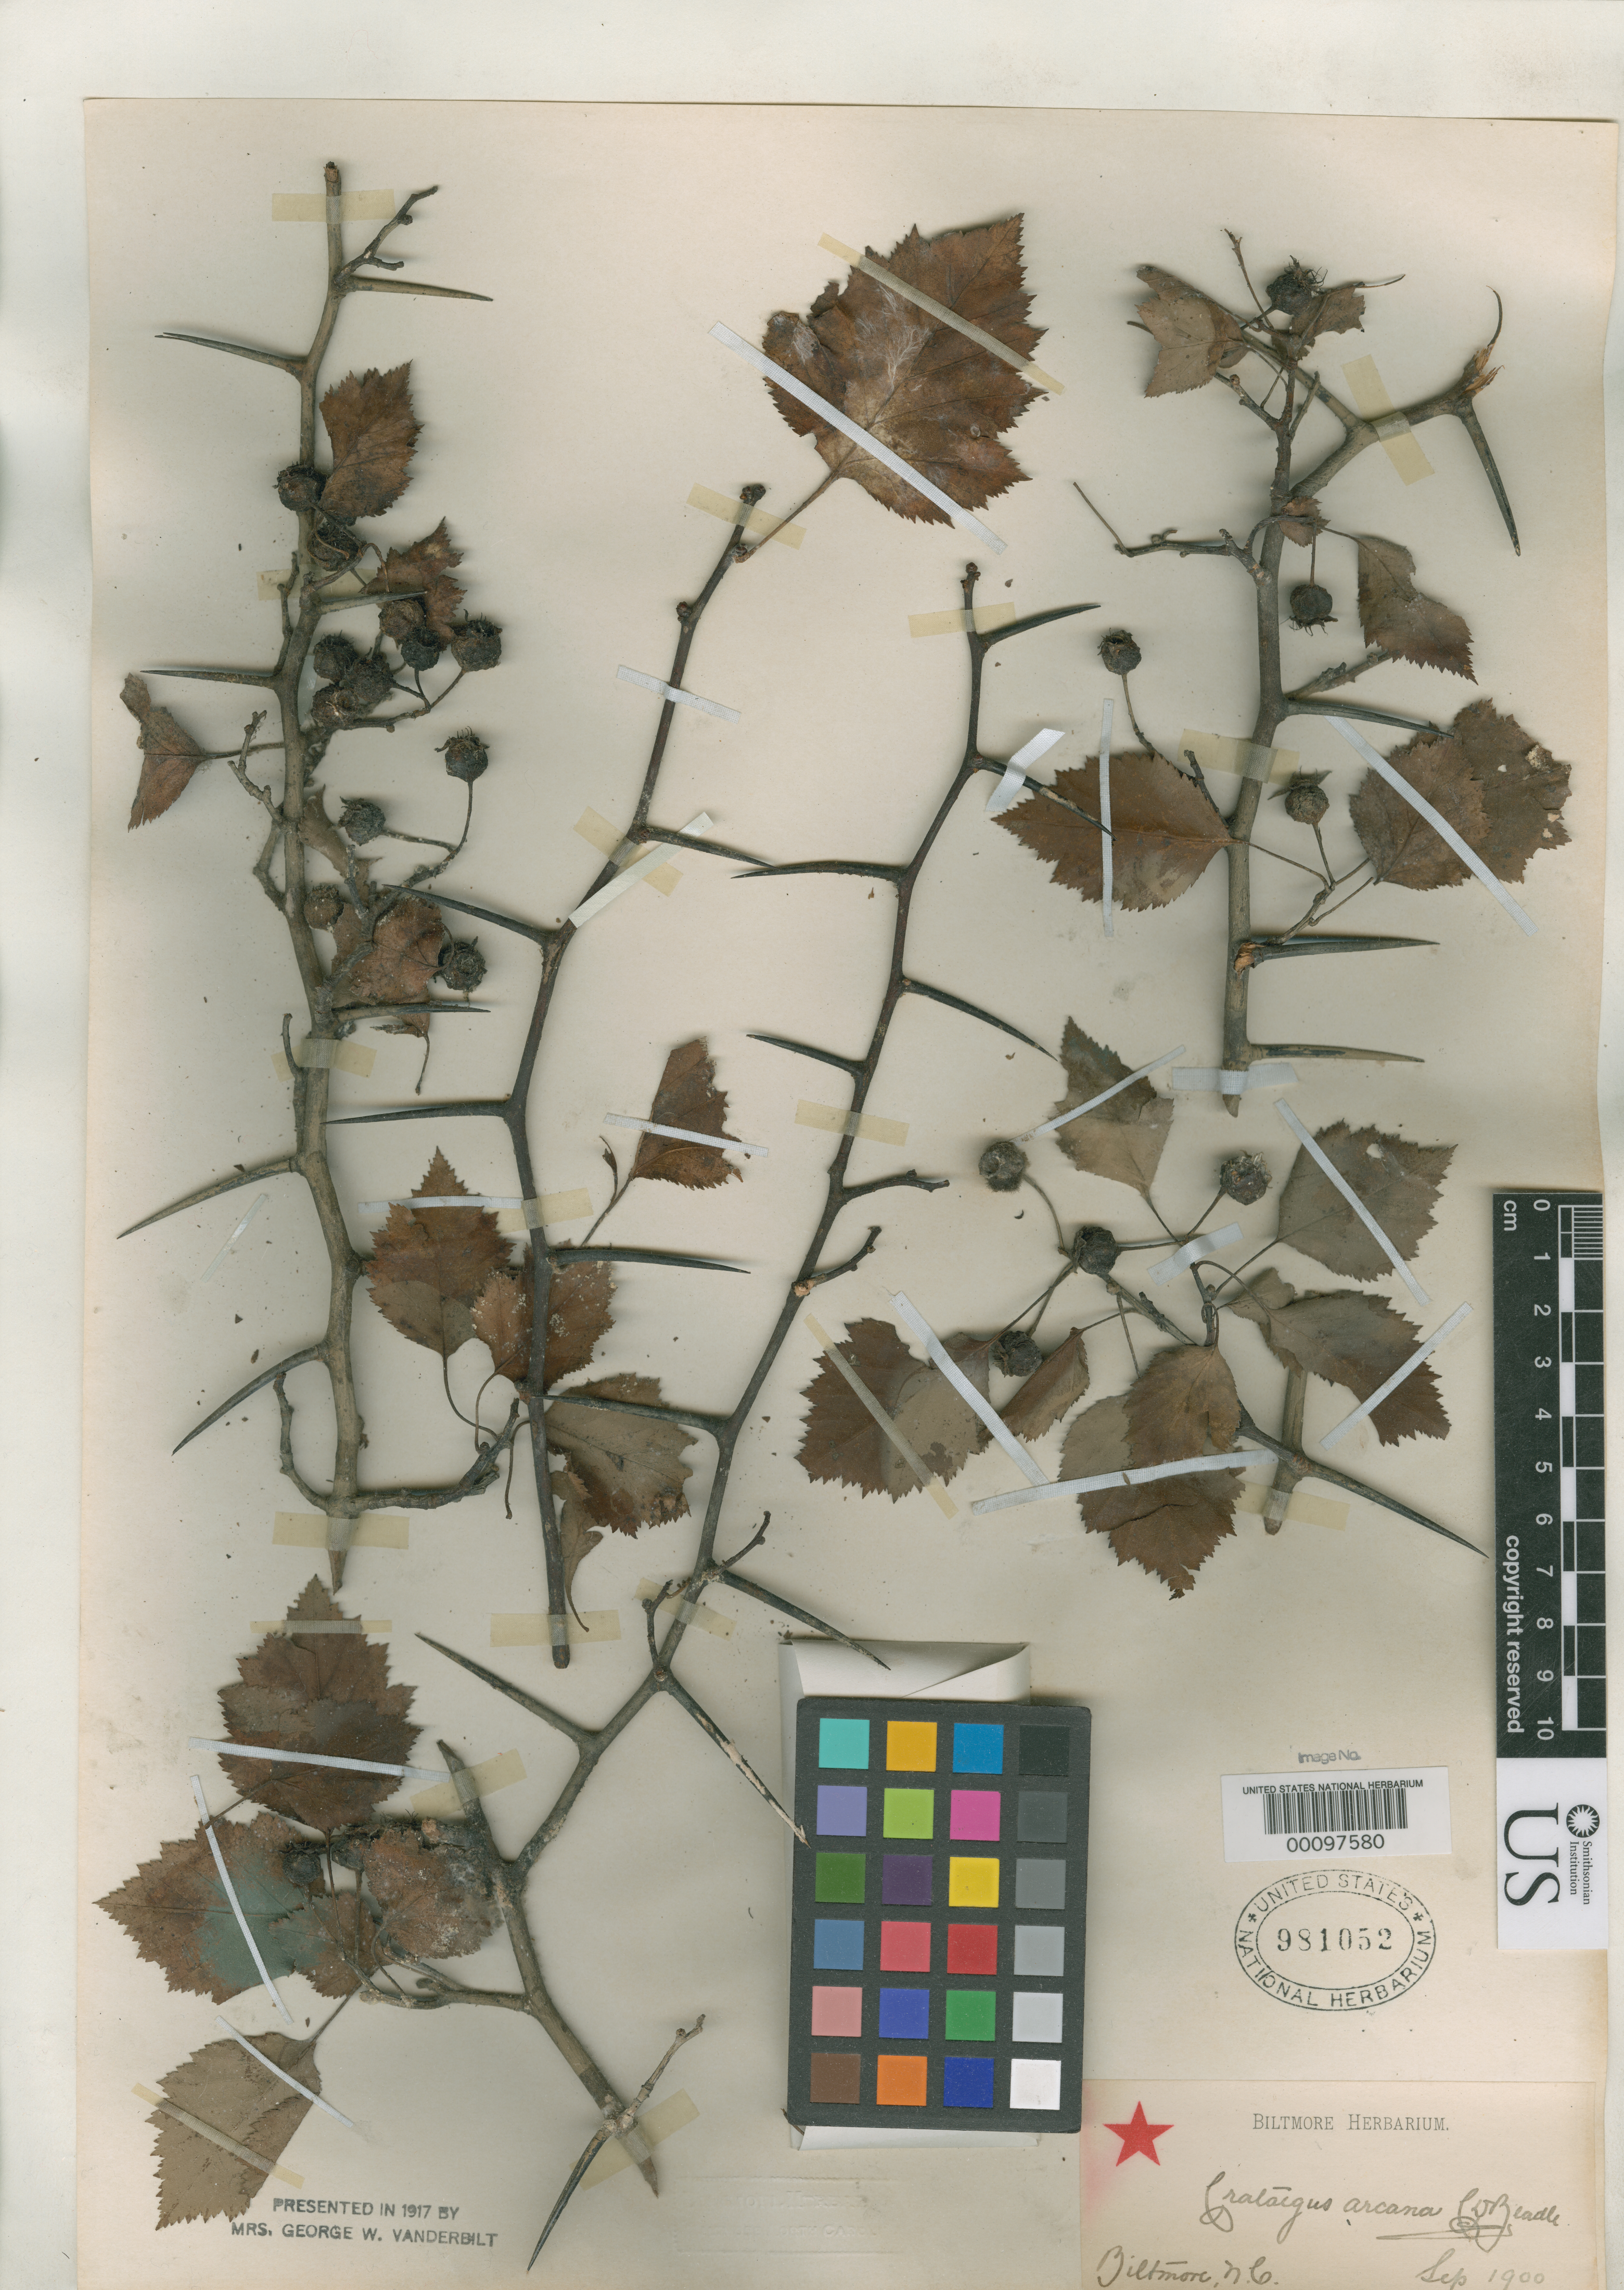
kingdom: Plantae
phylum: Tracheophyta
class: Magnoliopsida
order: Rosales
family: Rosaceae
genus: Crataegus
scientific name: Crataegus arcana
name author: Beadle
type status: Type Collection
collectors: ex herb. Biltmore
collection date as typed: Sep 1900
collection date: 1900-09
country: United States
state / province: North Carolina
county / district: Buncombe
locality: Near Biltmore.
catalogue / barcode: US 981052